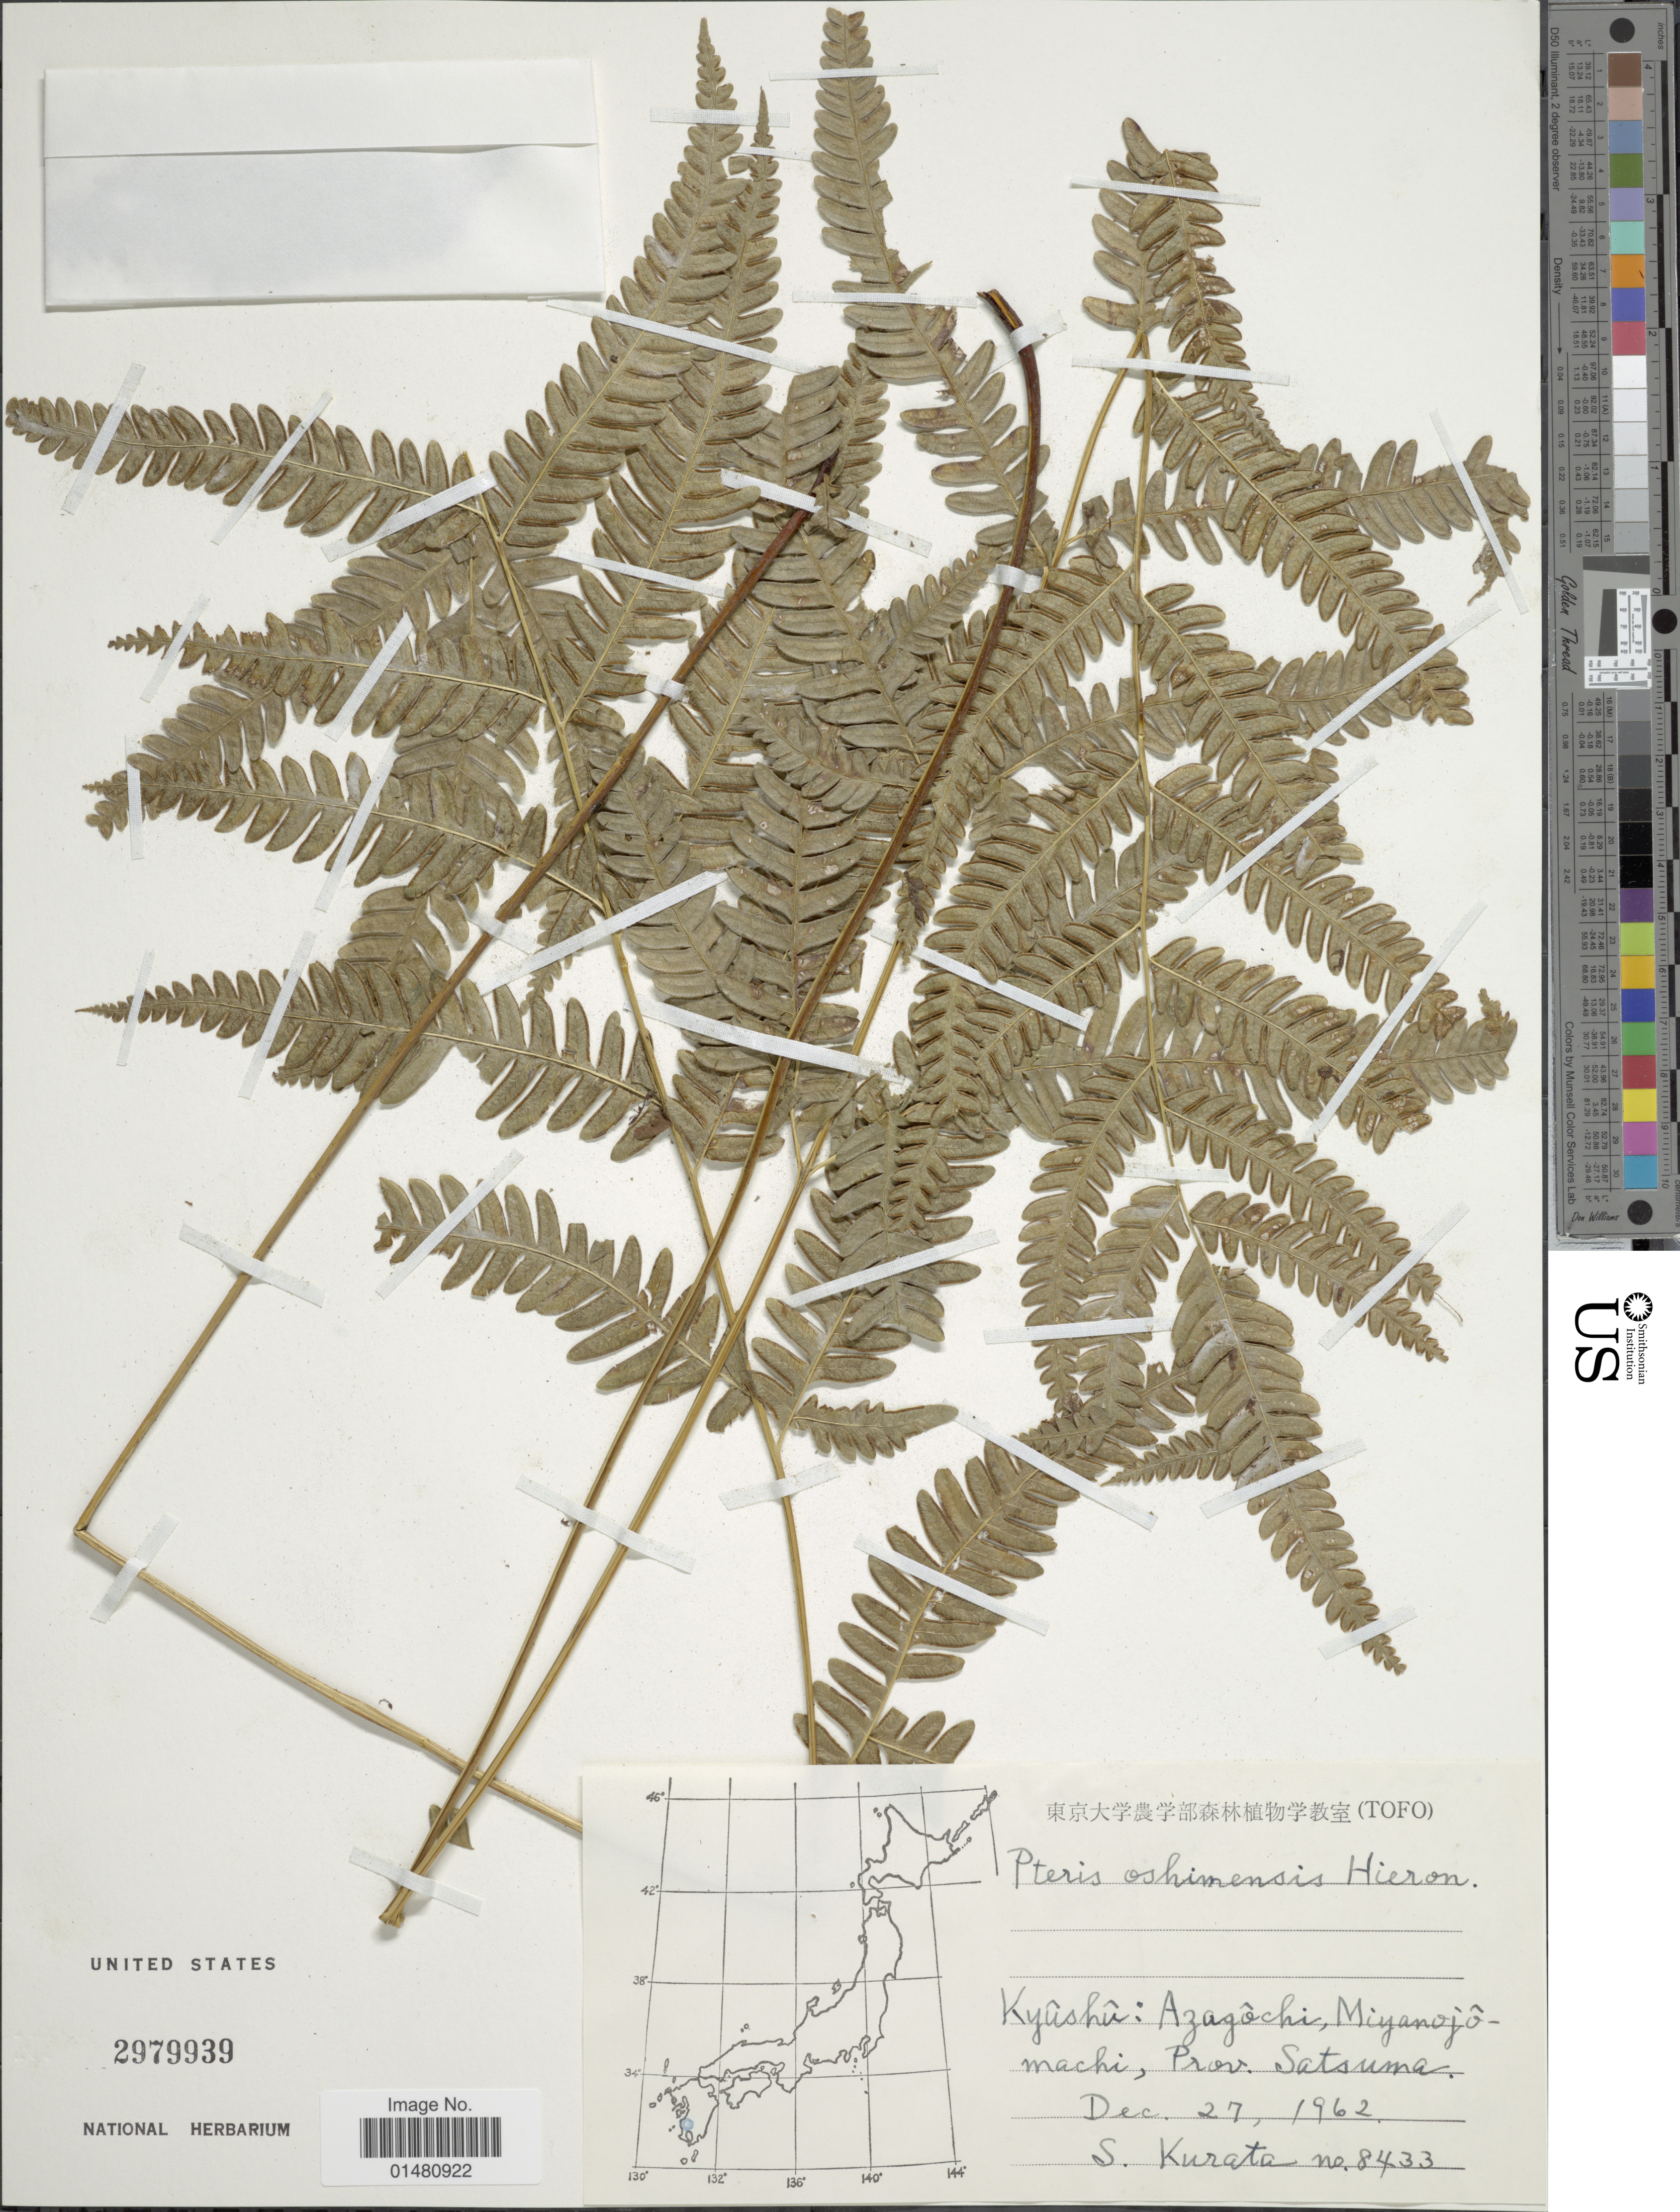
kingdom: Plantae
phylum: Tracheophyta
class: Polypodiopsida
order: Polypodiales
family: Pteridaceae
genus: Pteris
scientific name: Pteris oshimensis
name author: Hieron.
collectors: Sa. Kurata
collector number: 8433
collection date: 1962-12-27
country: Japan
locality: Kyûshû: Azogôchi, Miyanojômachi, Prov. Satsuma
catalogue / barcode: US 2979939